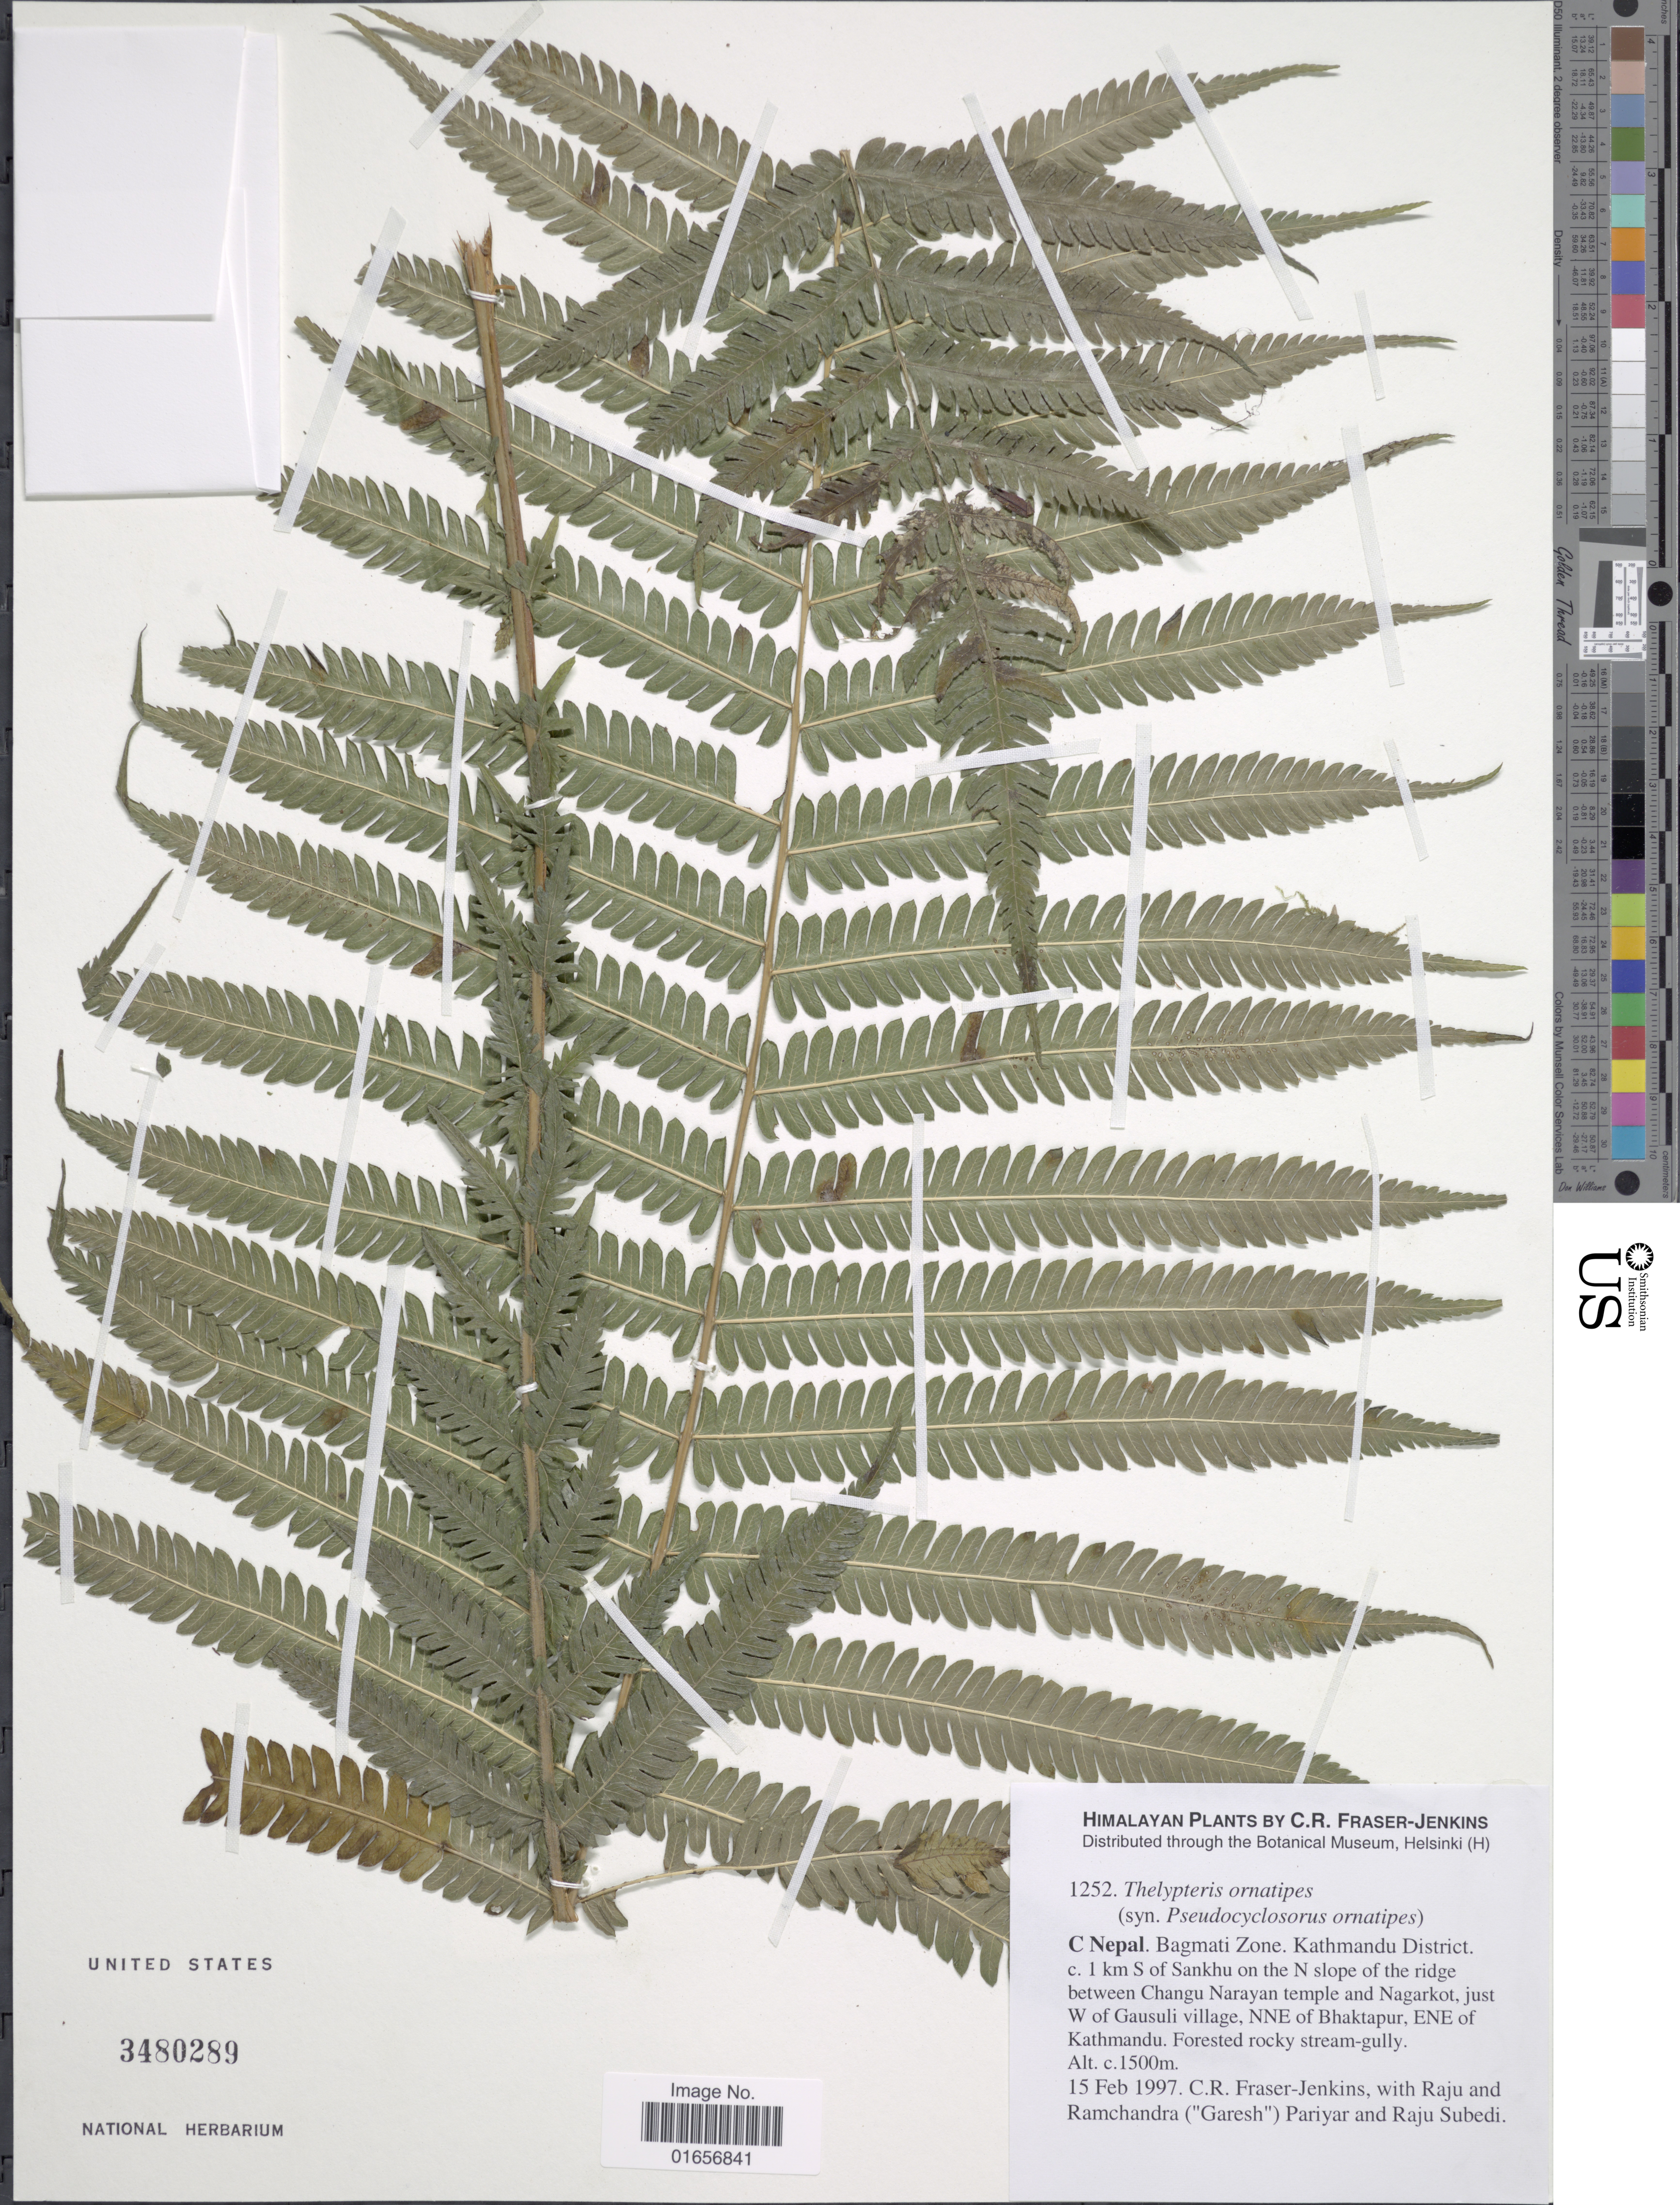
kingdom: Plantae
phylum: Tracheophyta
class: Polypodiopsida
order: Polypodiales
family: Thelypteridaceae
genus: Pseudocyclosorus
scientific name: Pseudocyclosorus ornatipes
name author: Holttum & J.W. Grimes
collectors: C. R. Fraser-Jenkins, R. Pariyar, G. Pariyar & R. Subedi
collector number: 1252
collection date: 1997-02-15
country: Nepal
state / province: Bagmati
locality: Himalayan, C Nepal, Kathmandu District, c. 1 km. S. of Sankhu on the N slope of the ridge between Changu Narayan temple and Nagarkot, just W of Gausuli village, NNE of Bhaktapur, ENE of Kathmandu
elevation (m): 1500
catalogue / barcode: US 3480289